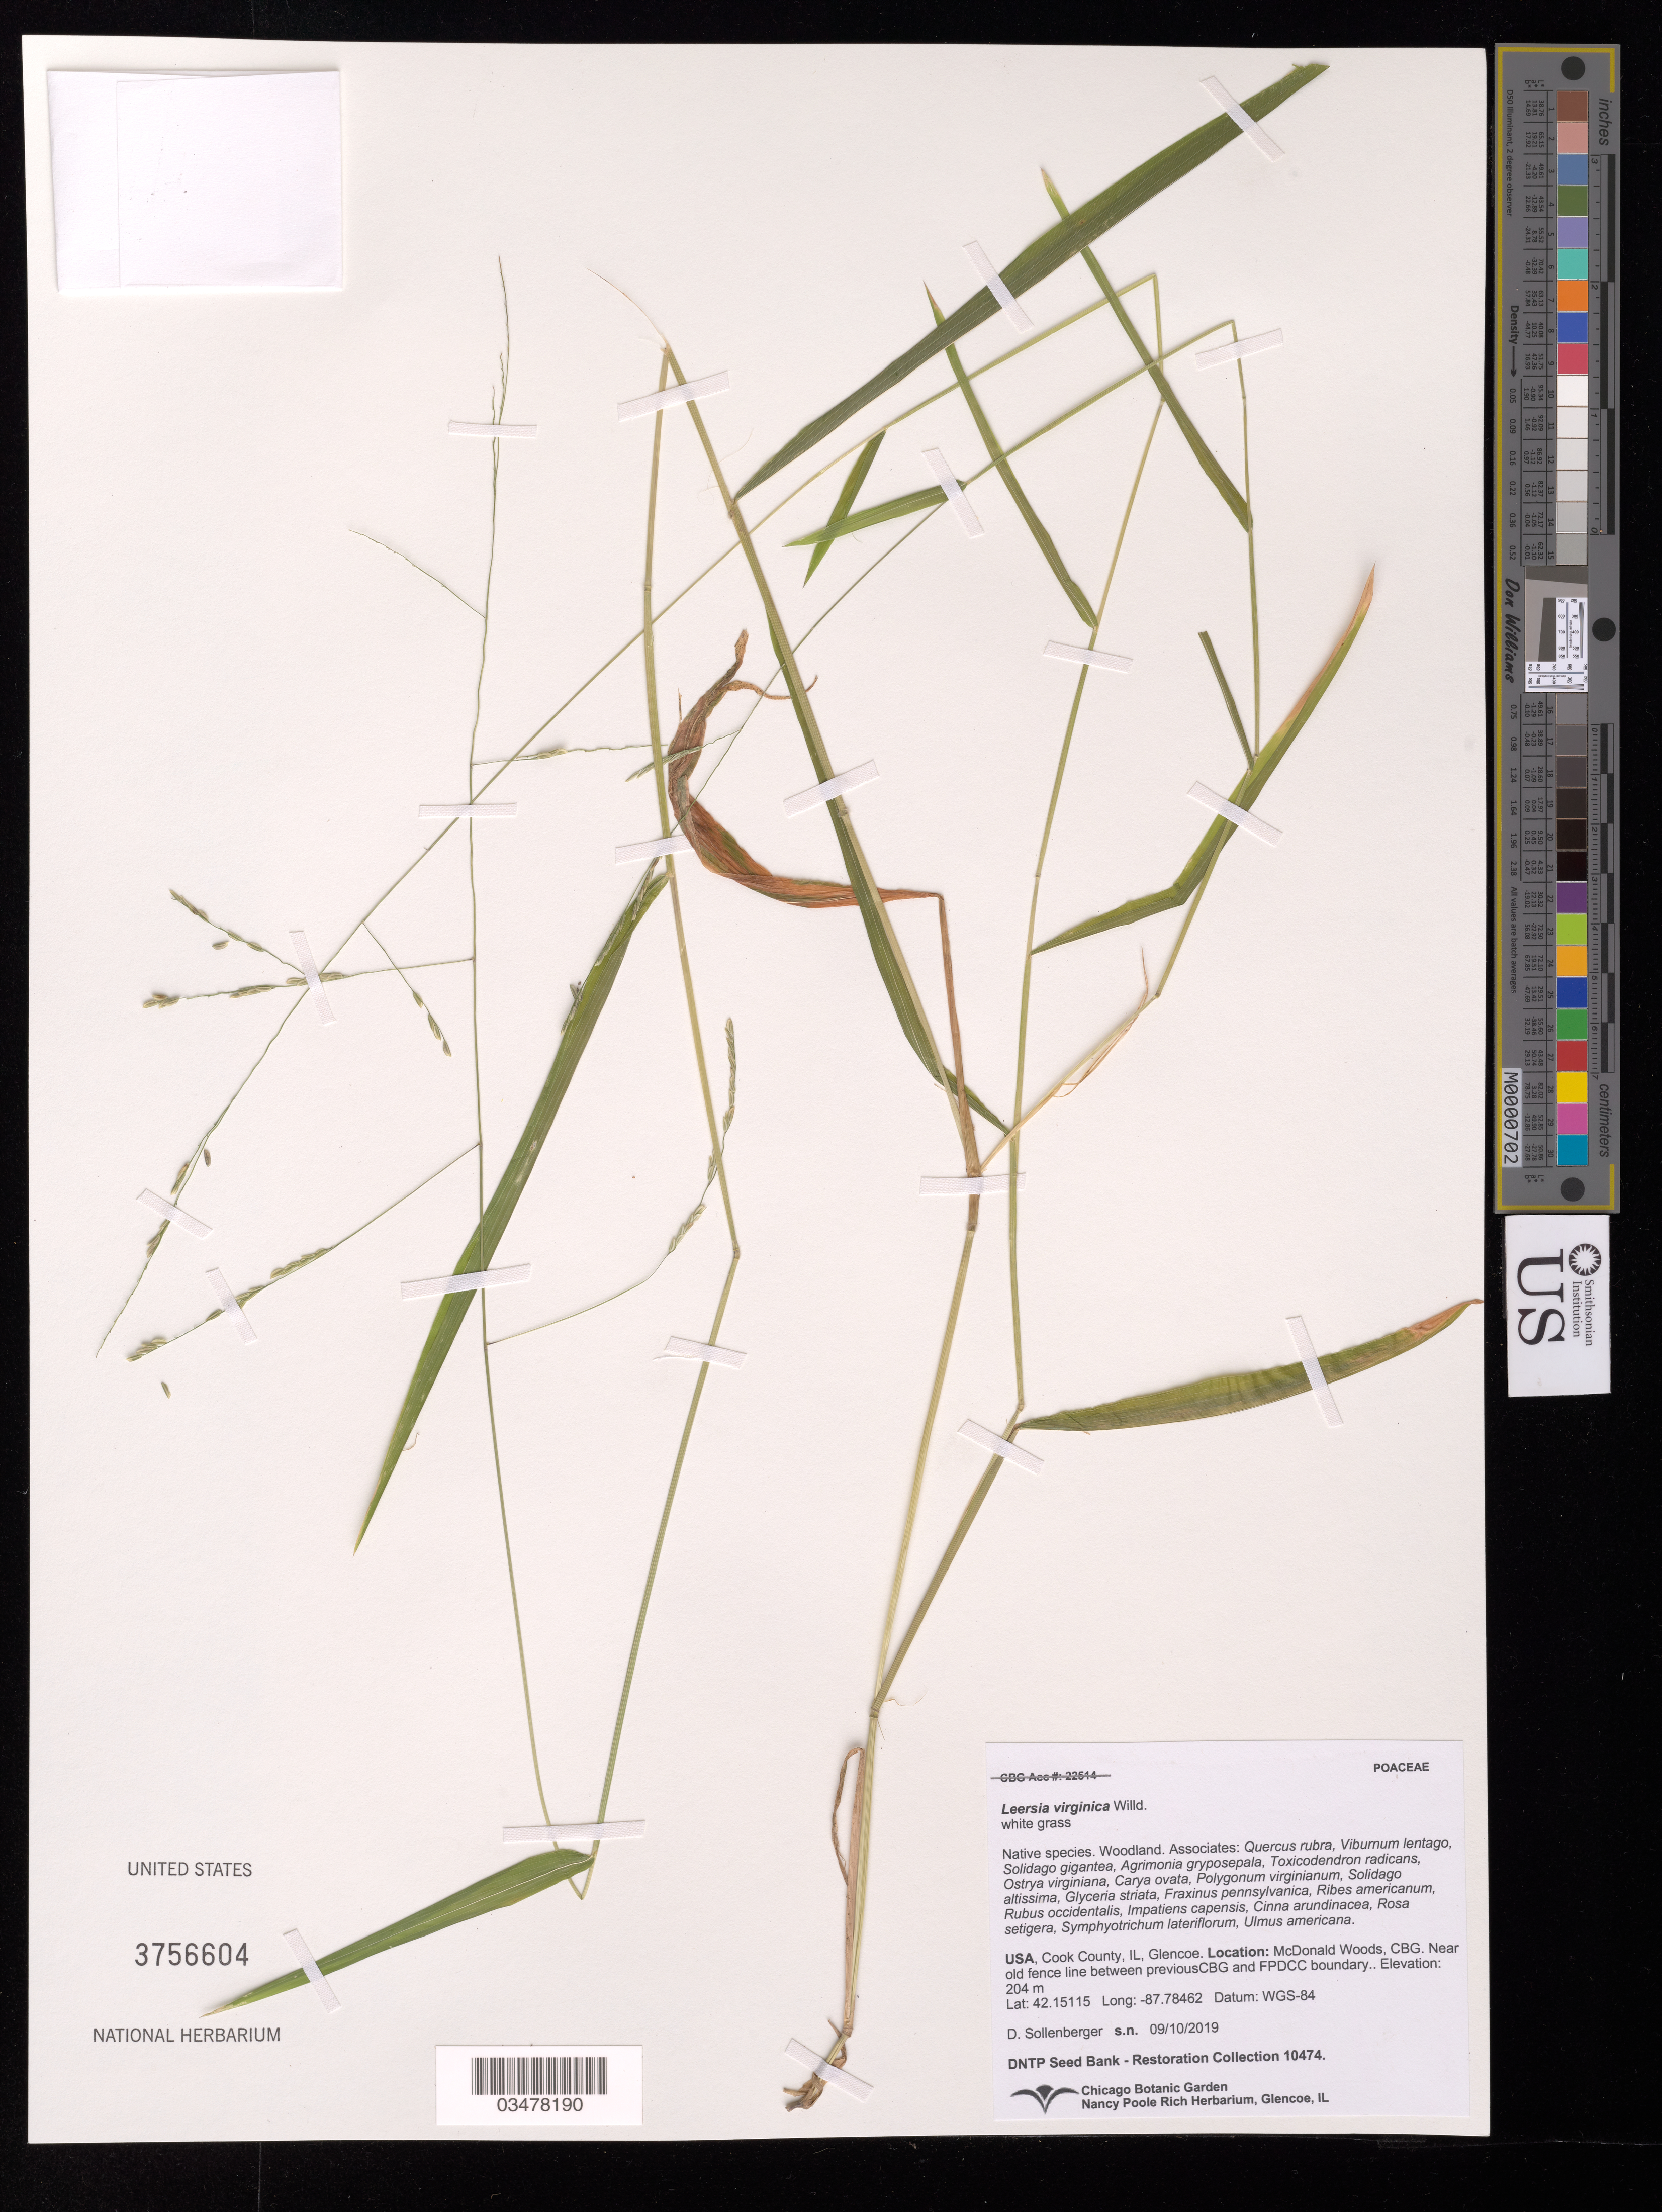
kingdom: Plantae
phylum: Tracheophyta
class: Liliopsida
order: Poales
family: Poaceae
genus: Leersia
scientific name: Leersia virginica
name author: Willd.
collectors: D. Sollenberger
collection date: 2019-09-10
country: United States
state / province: Illinois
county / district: Cook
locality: Glencoe. McDonald Woods, CBG.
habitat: Woodland. With Quercus rubra, Carya ovata, Solidago altissima, Rosa setigera, etc.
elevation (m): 204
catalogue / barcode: US 3756604